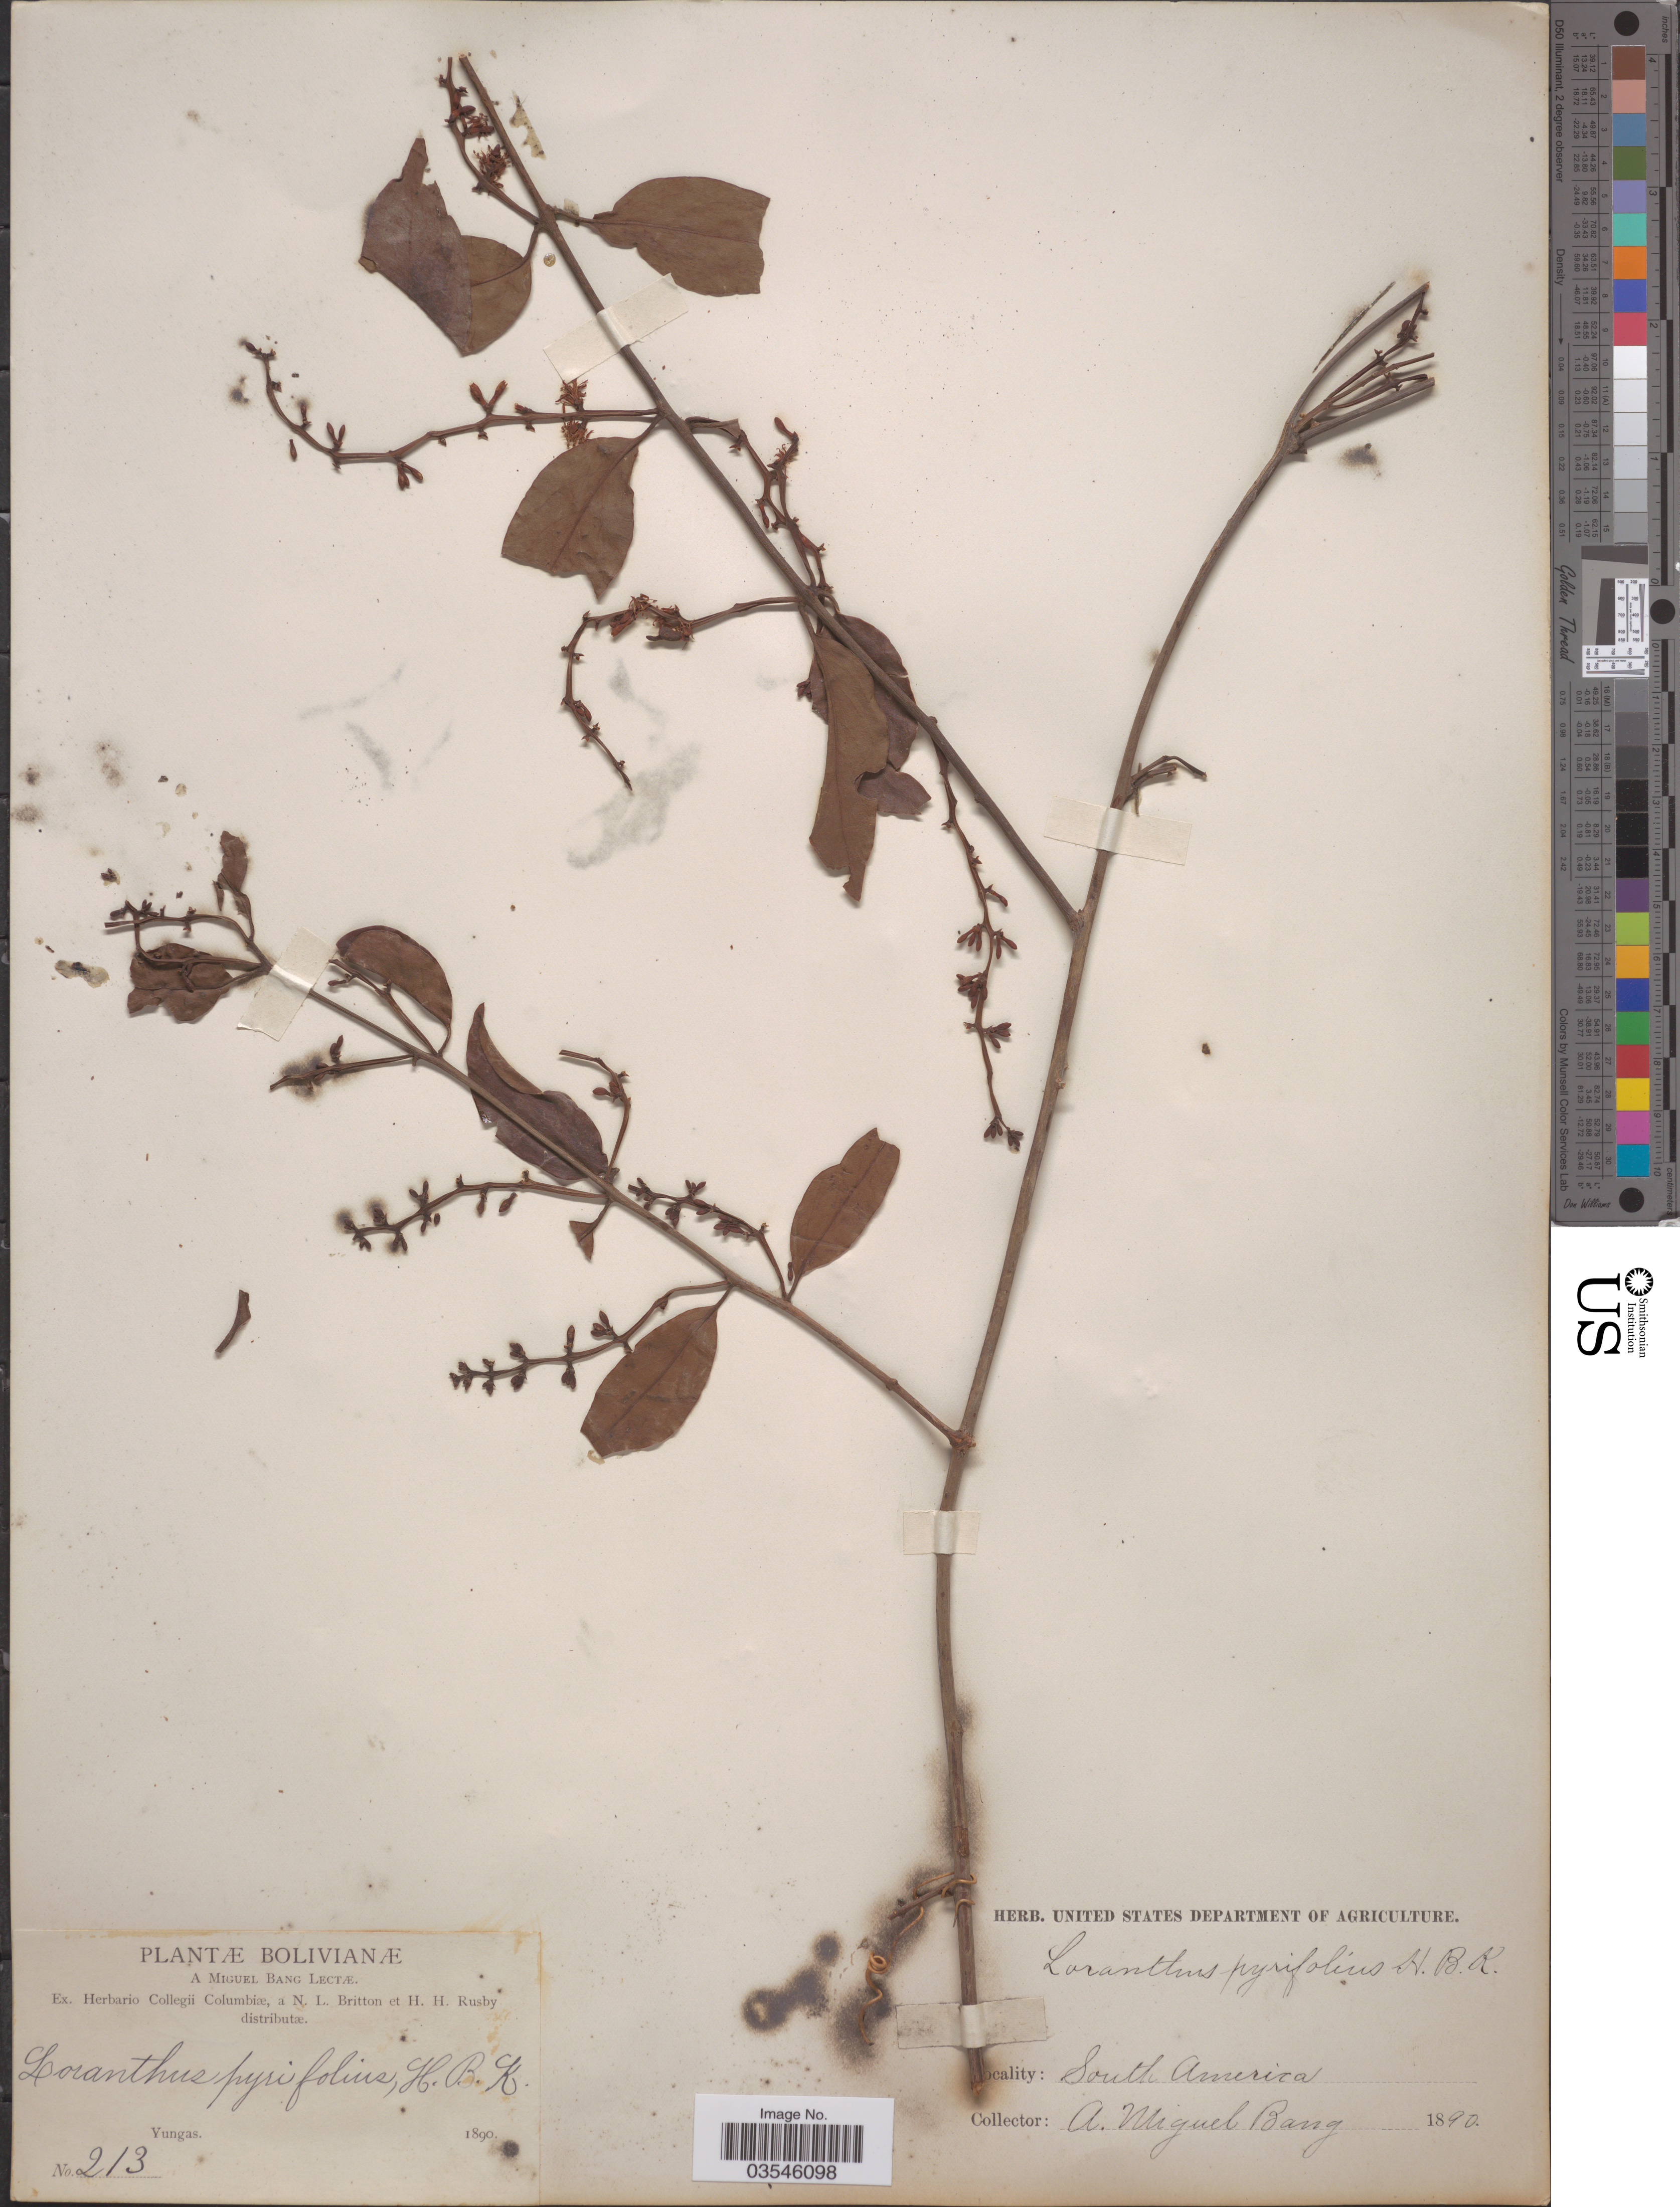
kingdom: Plantae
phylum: Tracheophyta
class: Magnoliopsida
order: Santalales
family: Loranthaceae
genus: Phthirusa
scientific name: Phthirusa theloneura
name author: Eichler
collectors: M. Bang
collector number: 213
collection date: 1890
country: Bolivia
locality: Yungas.